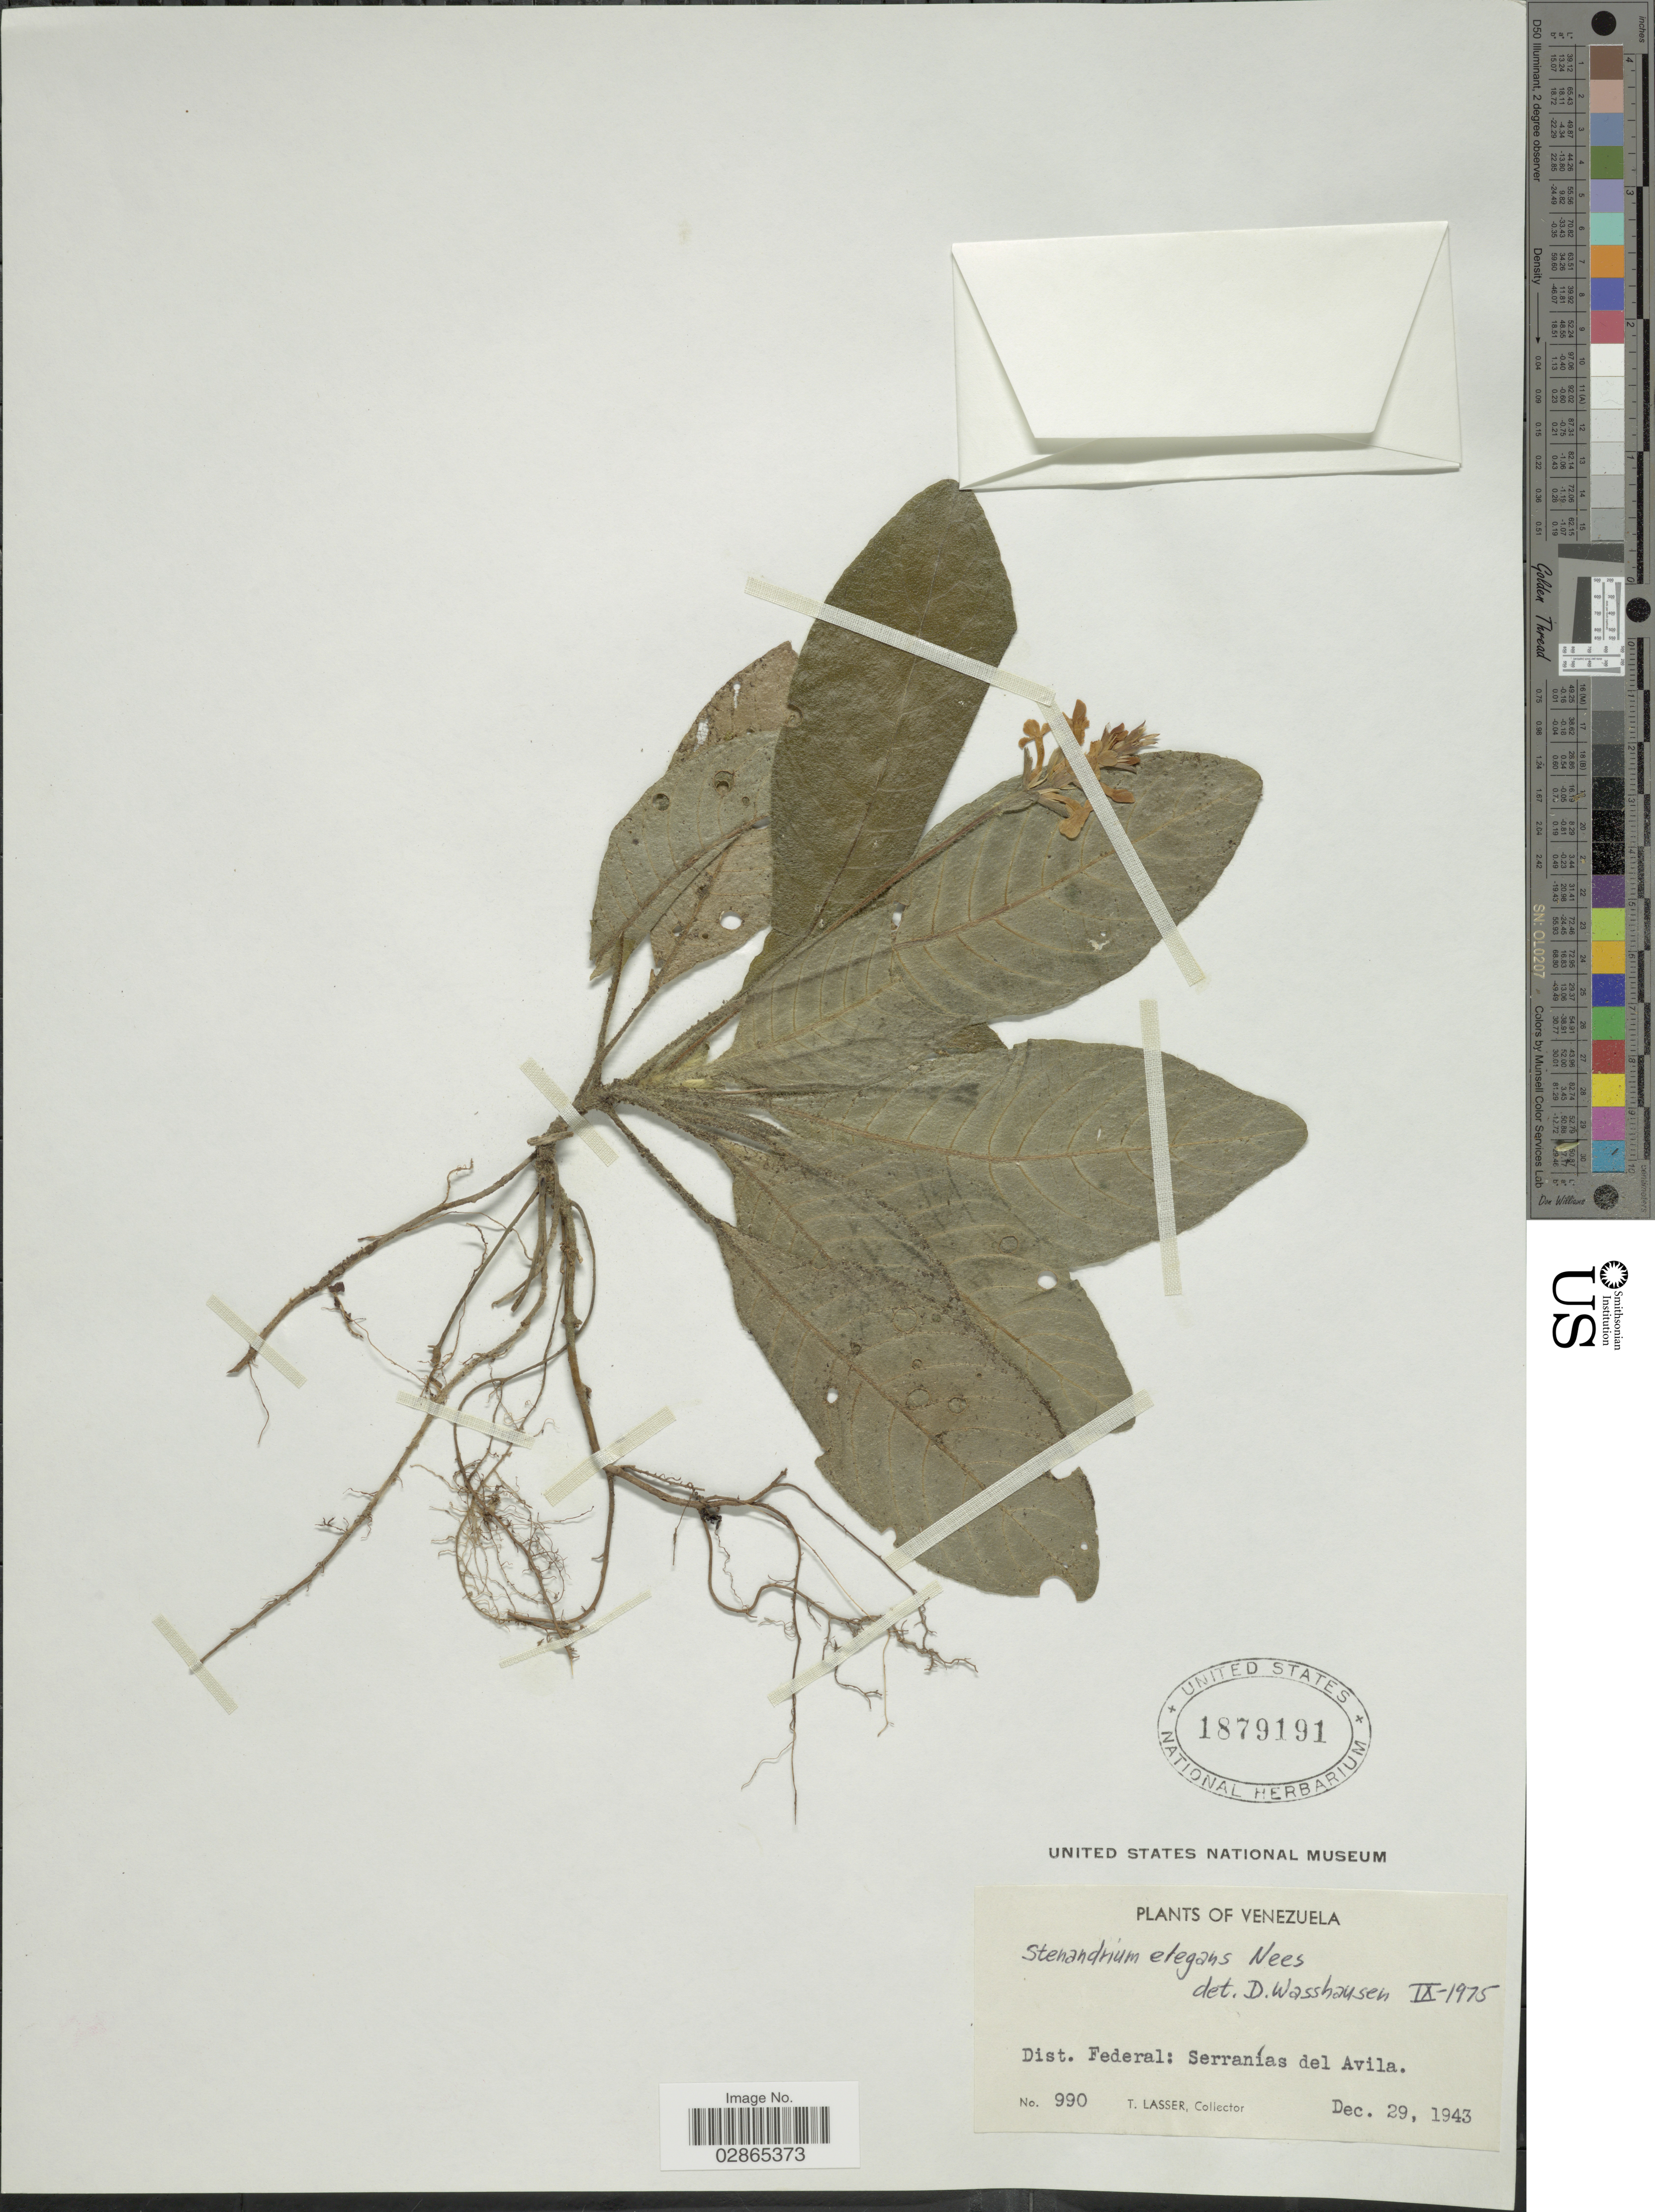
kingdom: Plantae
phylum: Tracheophyta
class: Magnoliopsida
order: Lamiales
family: Acanthaceae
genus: Stenandrium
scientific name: Stenandrium elegans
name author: Nees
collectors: T. Lasser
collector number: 990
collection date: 1943-12-29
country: Venezuela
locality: Dist. Federal: Serranías del Avila.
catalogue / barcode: US 1879191